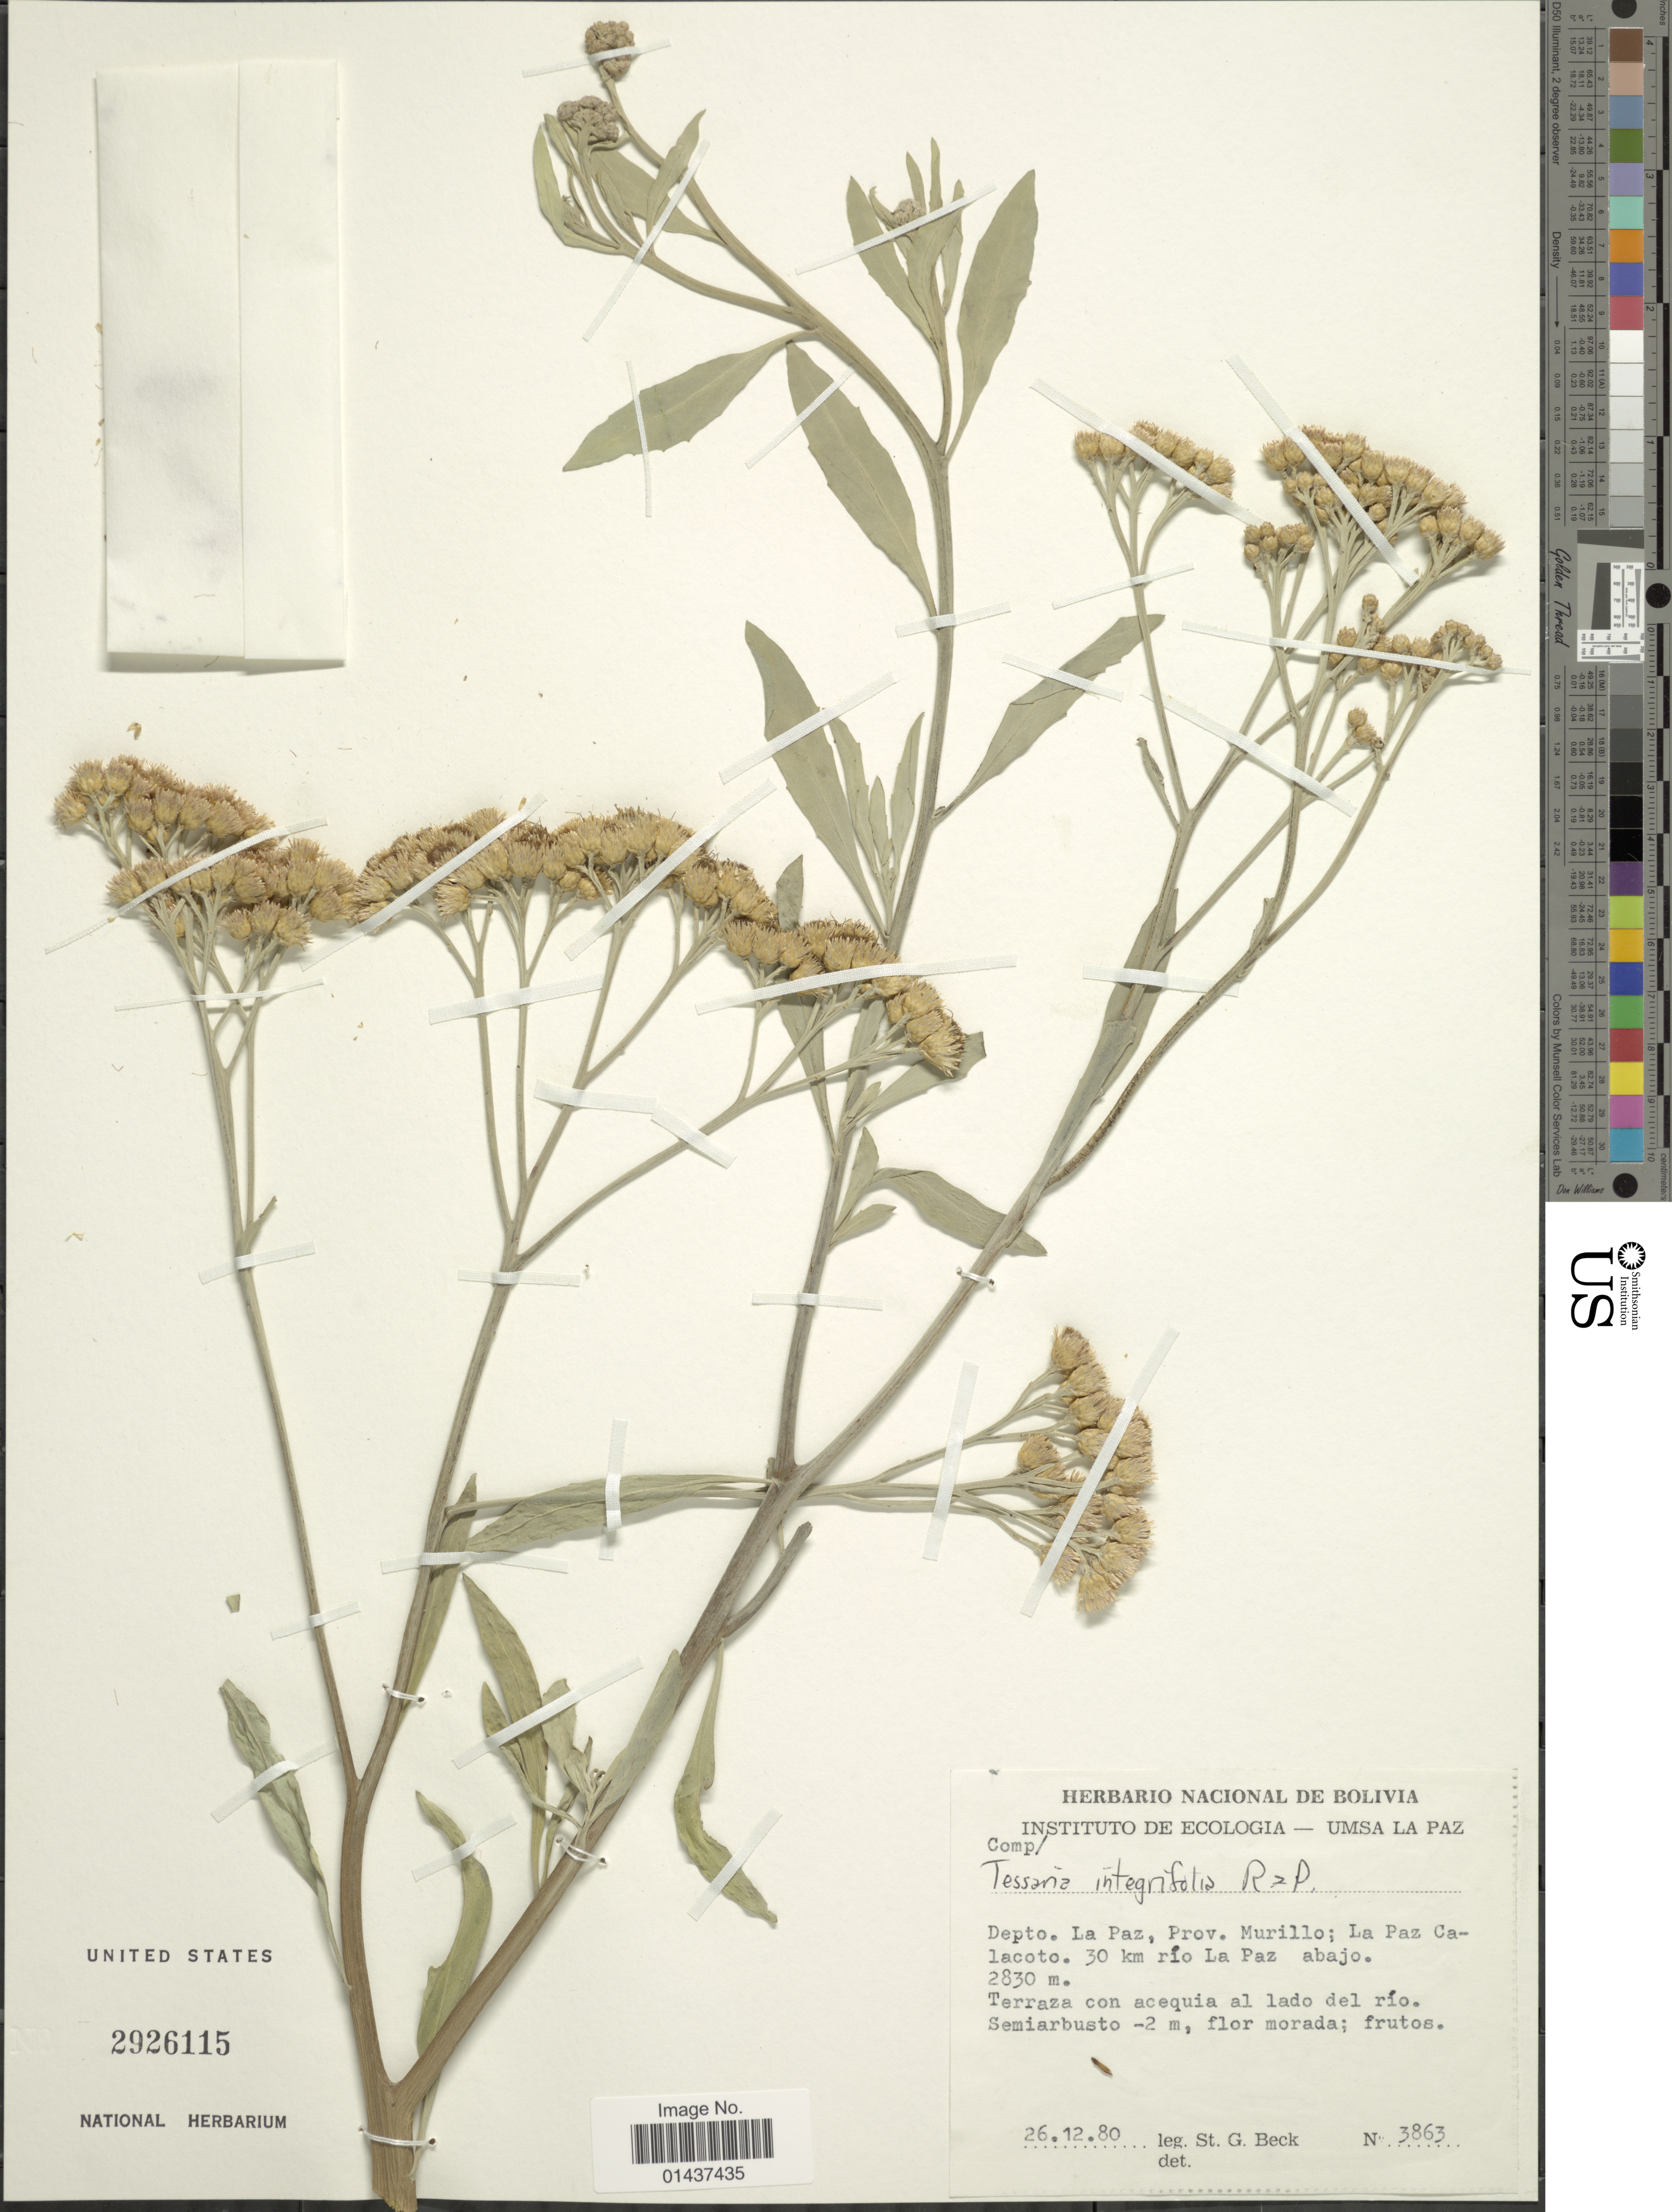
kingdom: Plantae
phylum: Tracheophyta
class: Magnoliopsida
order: Asterales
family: Asteraceae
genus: Tessaria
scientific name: Tessaria integrifolia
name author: Ruiz & Pav.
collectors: S. G. Beck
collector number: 3863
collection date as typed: Transcribed d/m/y: 26/12/80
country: Bolivia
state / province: La Paz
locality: Depto La Paz, Prov. Murillo; La Paz Calacoto. 30 km río La Paz abajo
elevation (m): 2830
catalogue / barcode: US 2926115